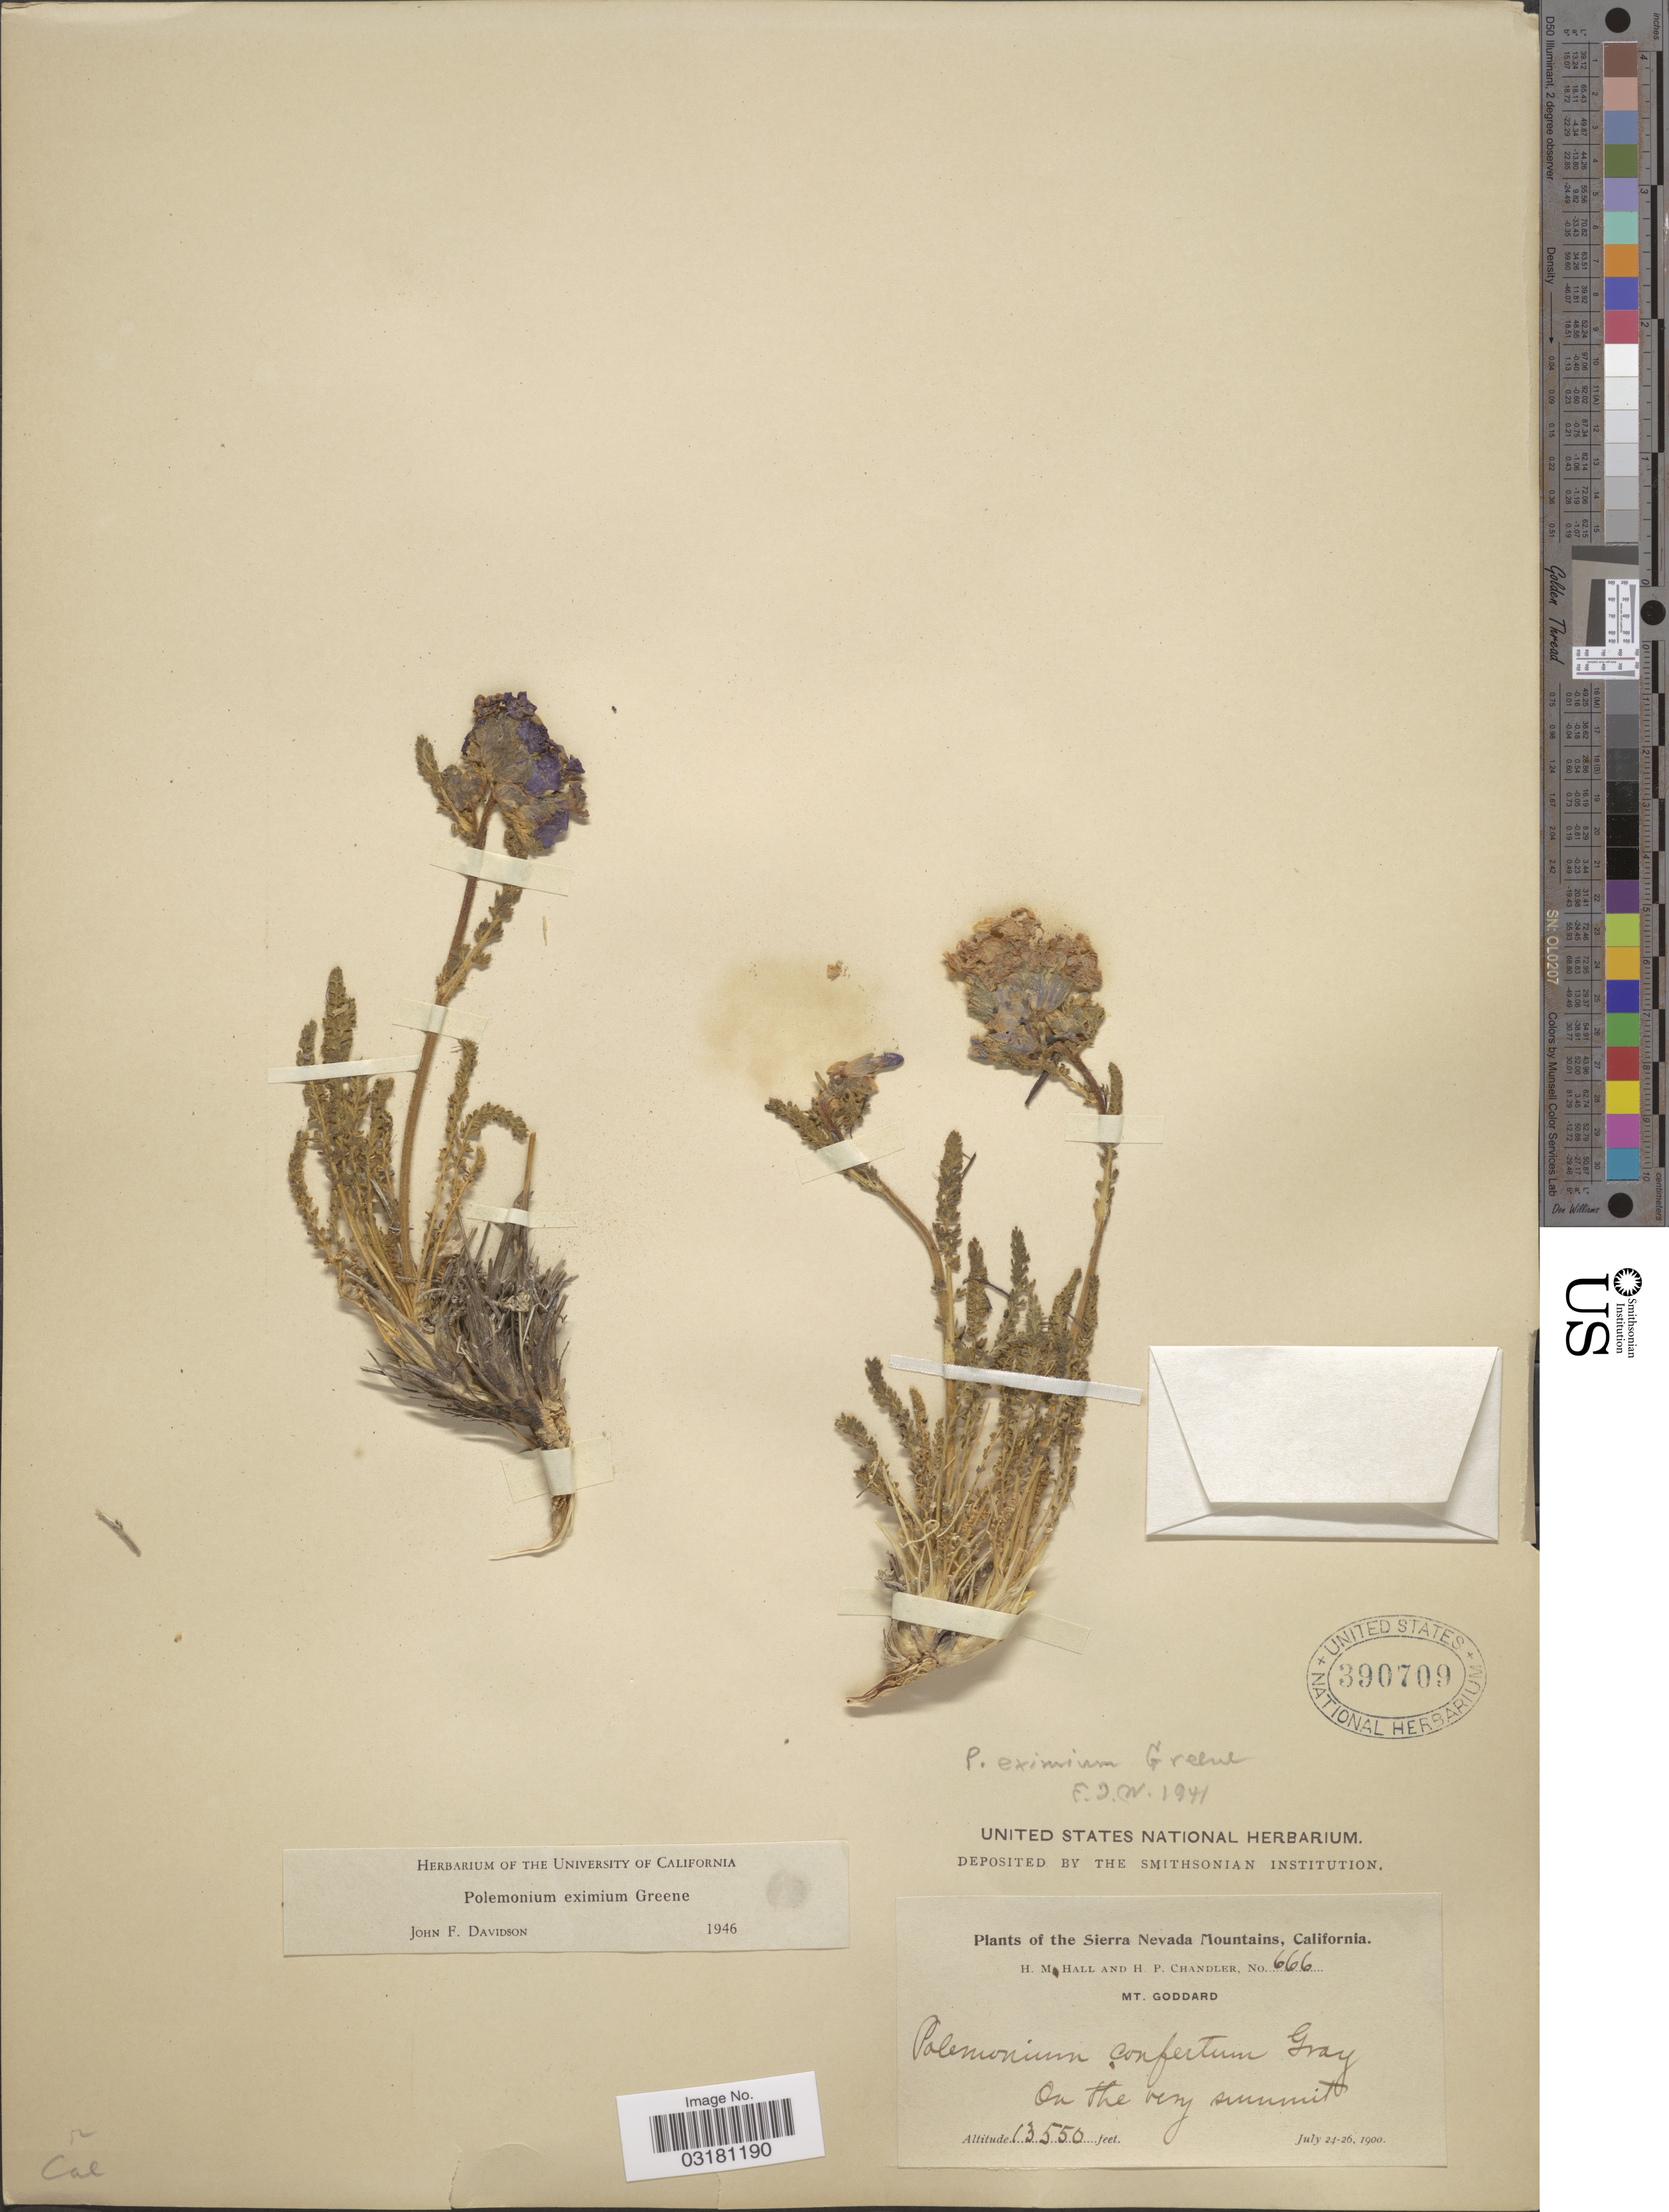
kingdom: Plantae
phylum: Tracheophyta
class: Magnoliopsida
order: Ericales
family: Polemoniaceae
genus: Polemonium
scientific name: Polemonium eximium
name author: Greene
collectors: H. M. Hall & H. Chandler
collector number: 666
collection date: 1900-07-24/1900-07-26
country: United States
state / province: California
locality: The Sierra Nevada Mountains. Mt. Goddard.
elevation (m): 4130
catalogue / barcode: US 390709